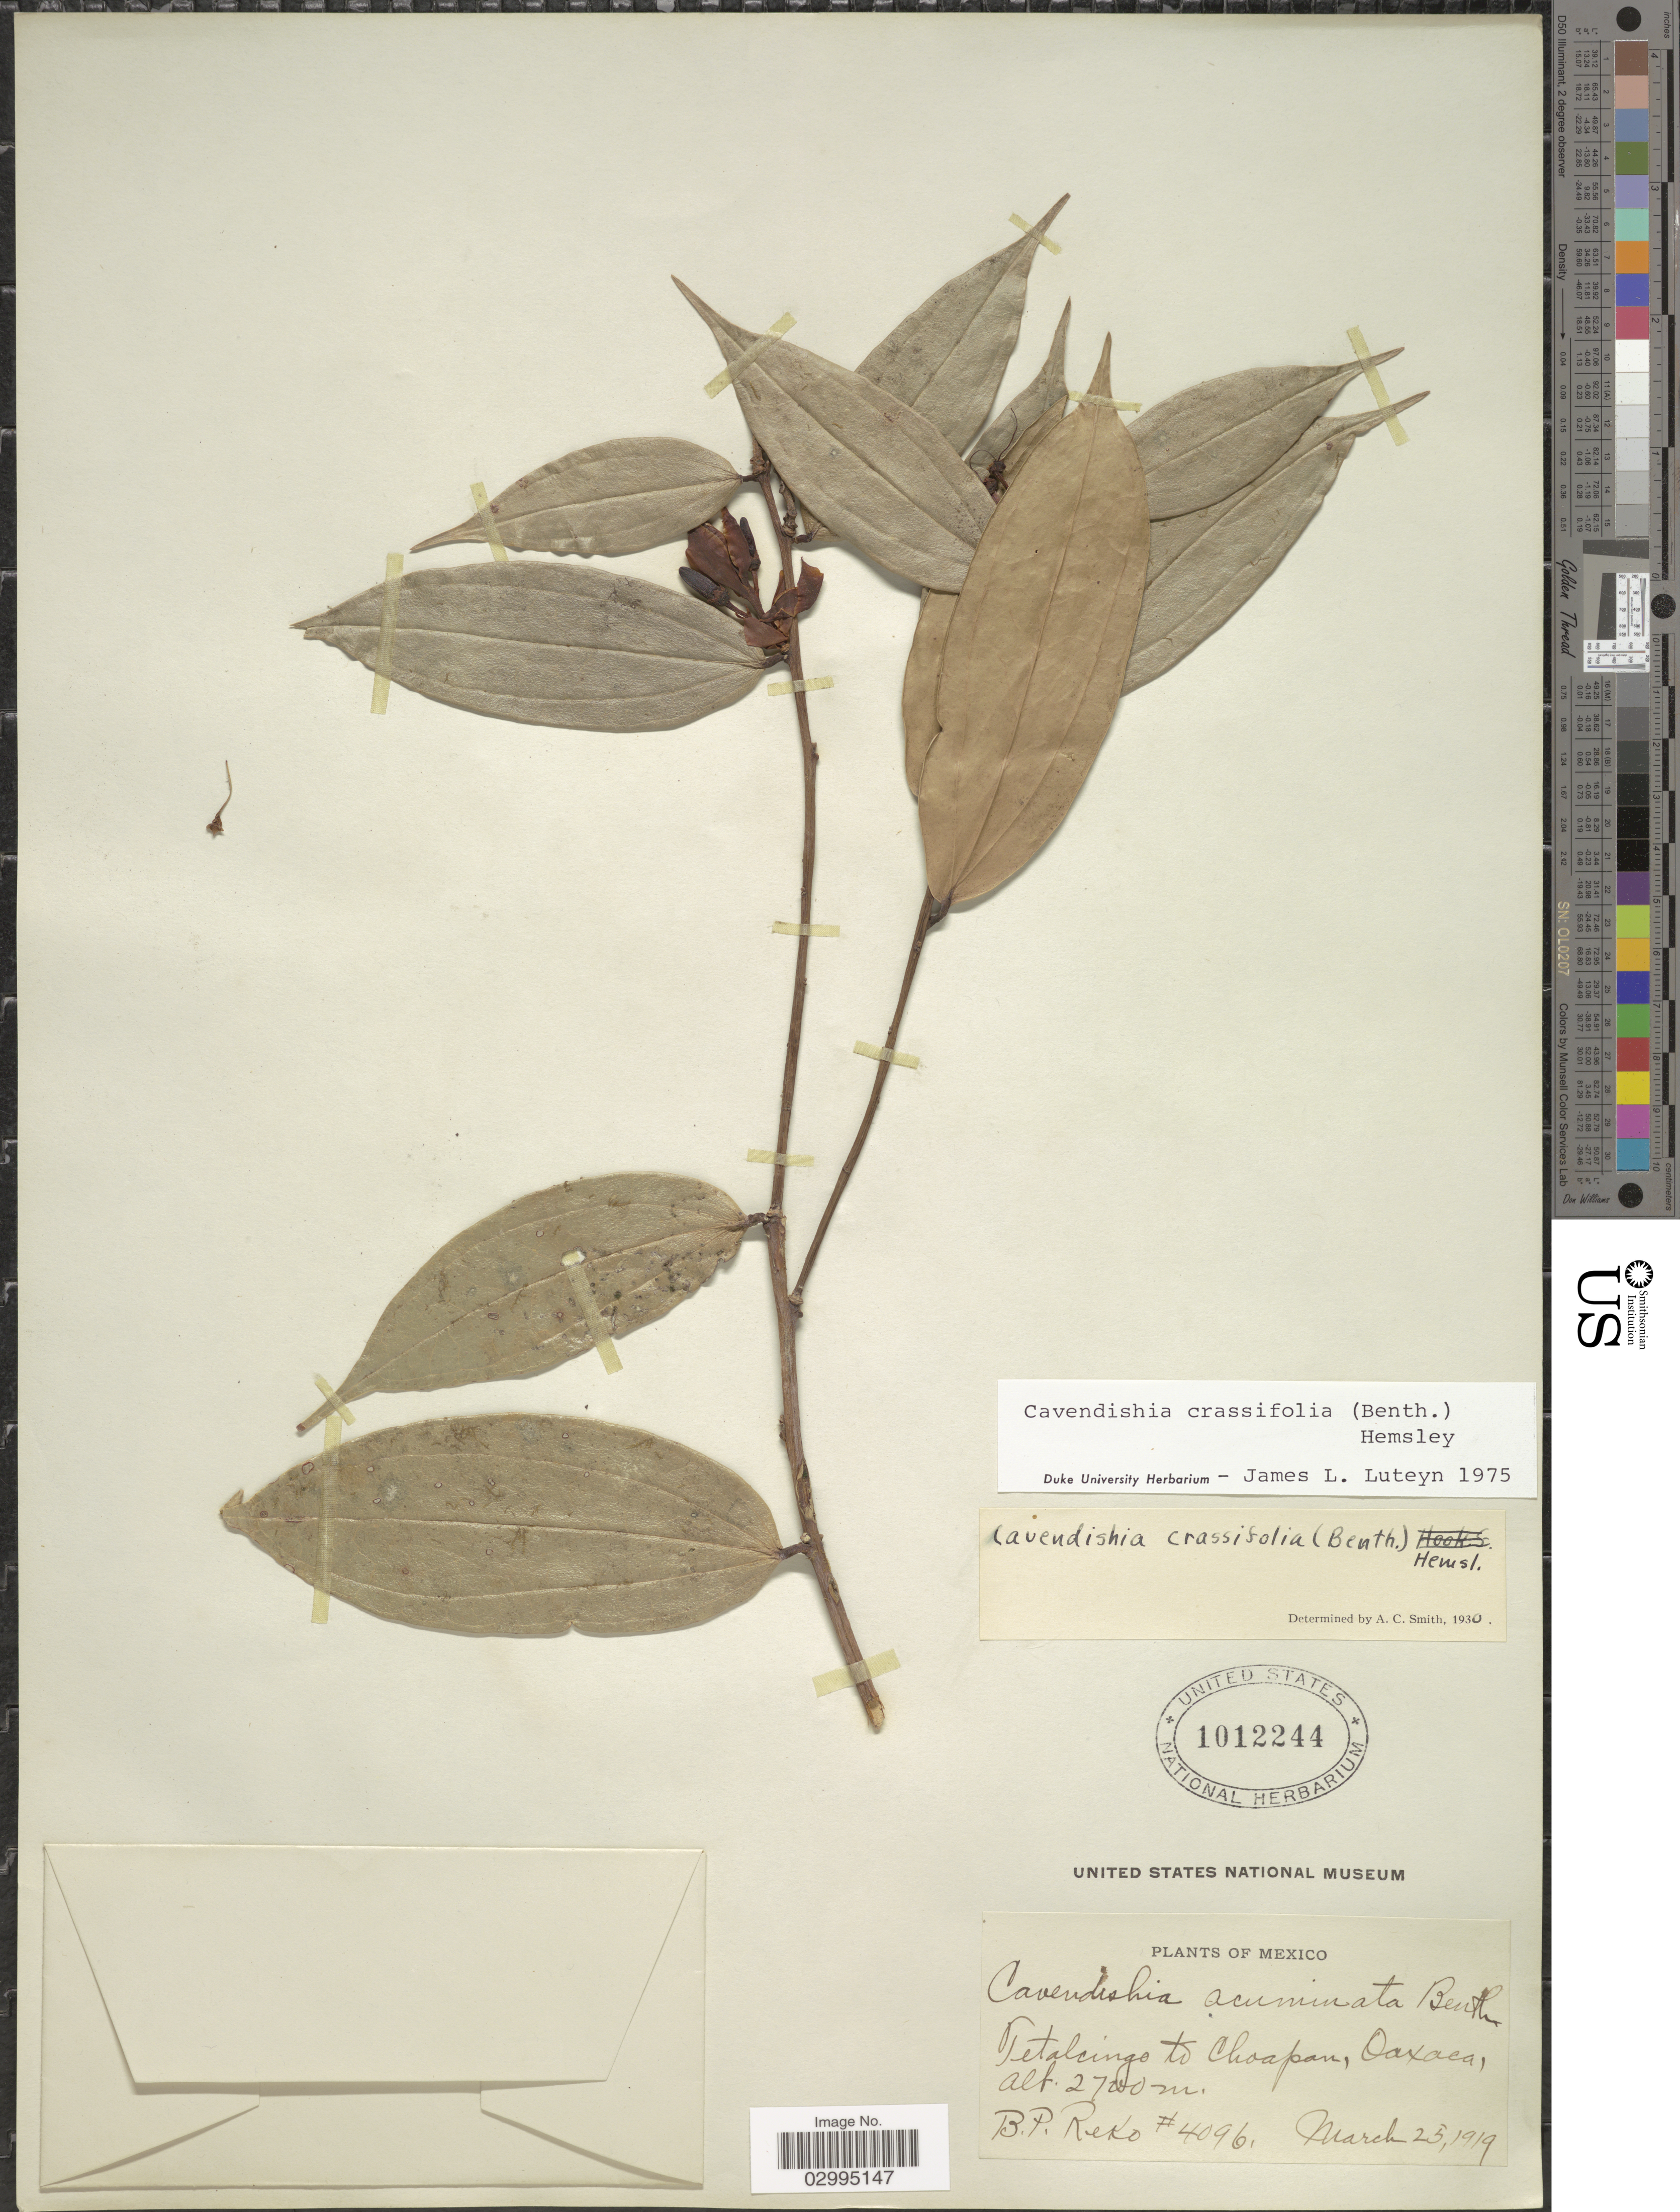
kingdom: Plantae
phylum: Tracheophyta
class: Magnoliopsida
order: Ericales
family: Ericaceae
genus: Cavendishia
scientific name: Cavendishia crassifolia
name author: (Benth.) Hemsl.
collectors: B. P. Reko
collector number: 4096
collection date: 1919-03-25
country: Mexico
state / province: Oaxaca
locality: Tetalcingo to Choapan.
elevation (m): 2700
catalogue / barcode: US 1012244